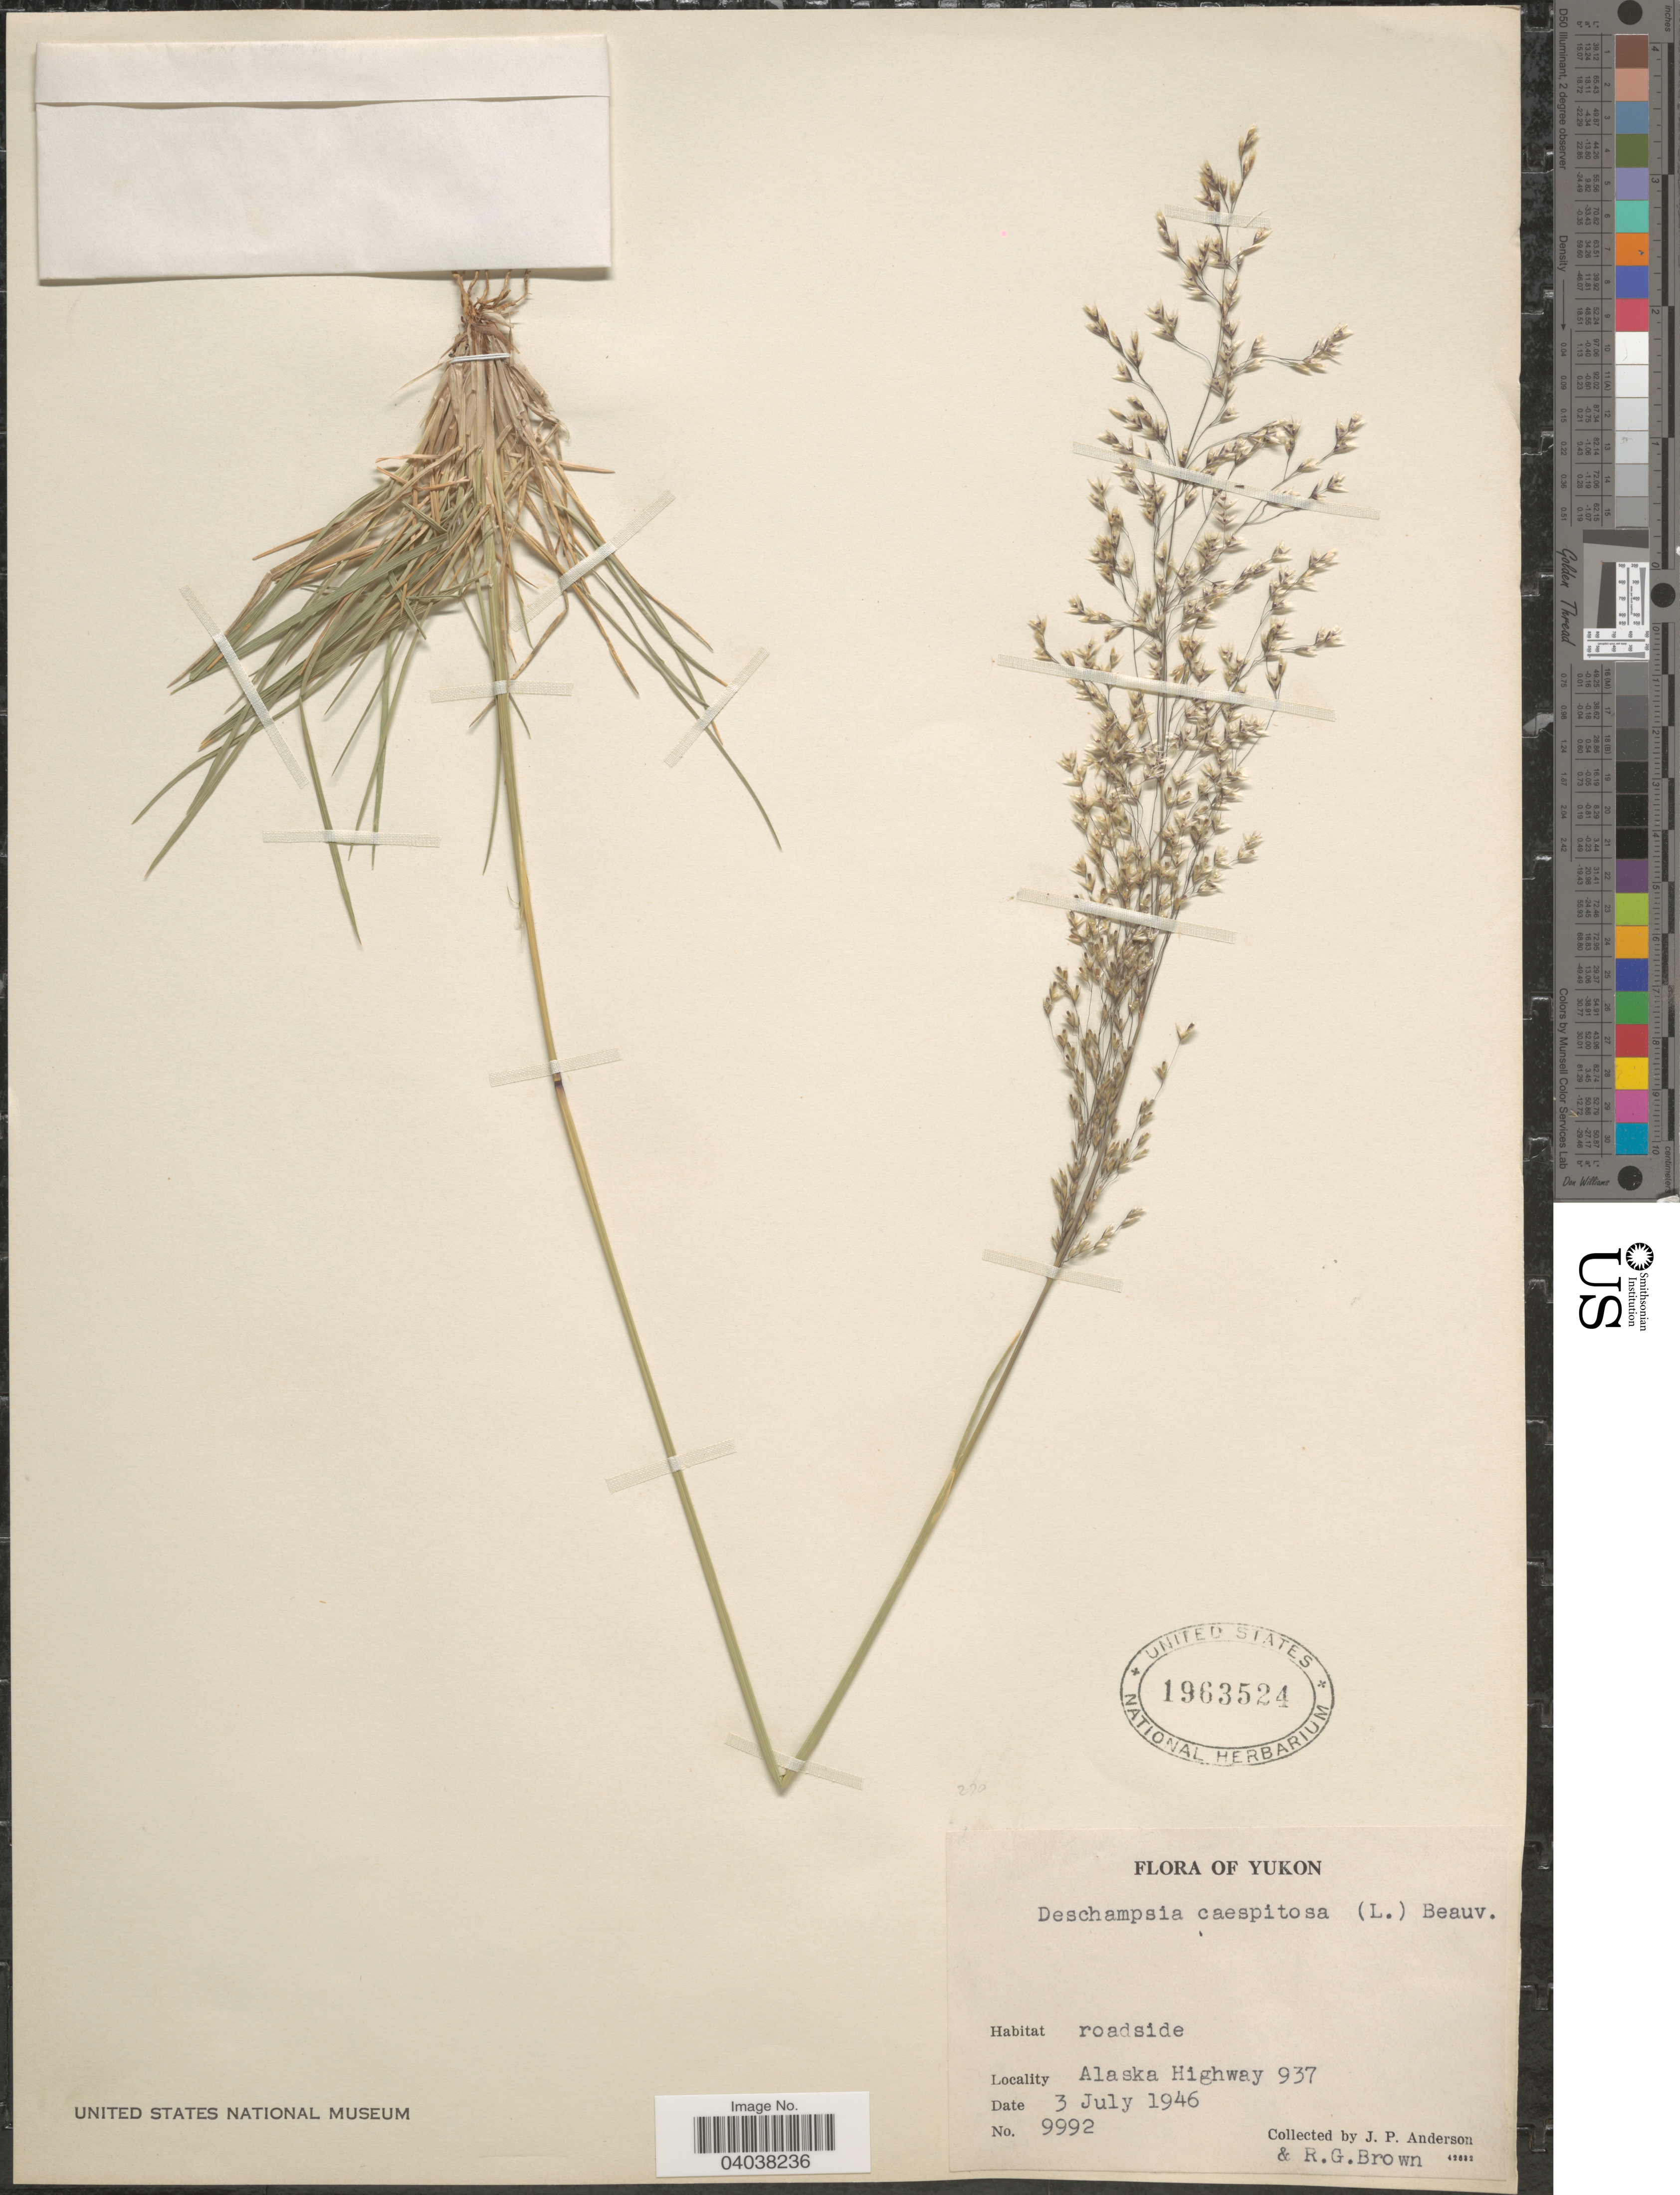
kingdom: Plantae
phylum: Tracheophyta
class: Liliopsida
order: Poales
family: Poaceae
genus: Deschampsia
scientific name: Deschampsia cespitosa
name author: (L.) P. Beauv.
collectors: J. P. Anderson & R. G. Brown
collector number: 9992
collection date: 1946-07-03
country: Canada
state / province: Yukon Territory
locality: Roadside. Alaska Highway 937.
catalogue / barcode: US 1963524